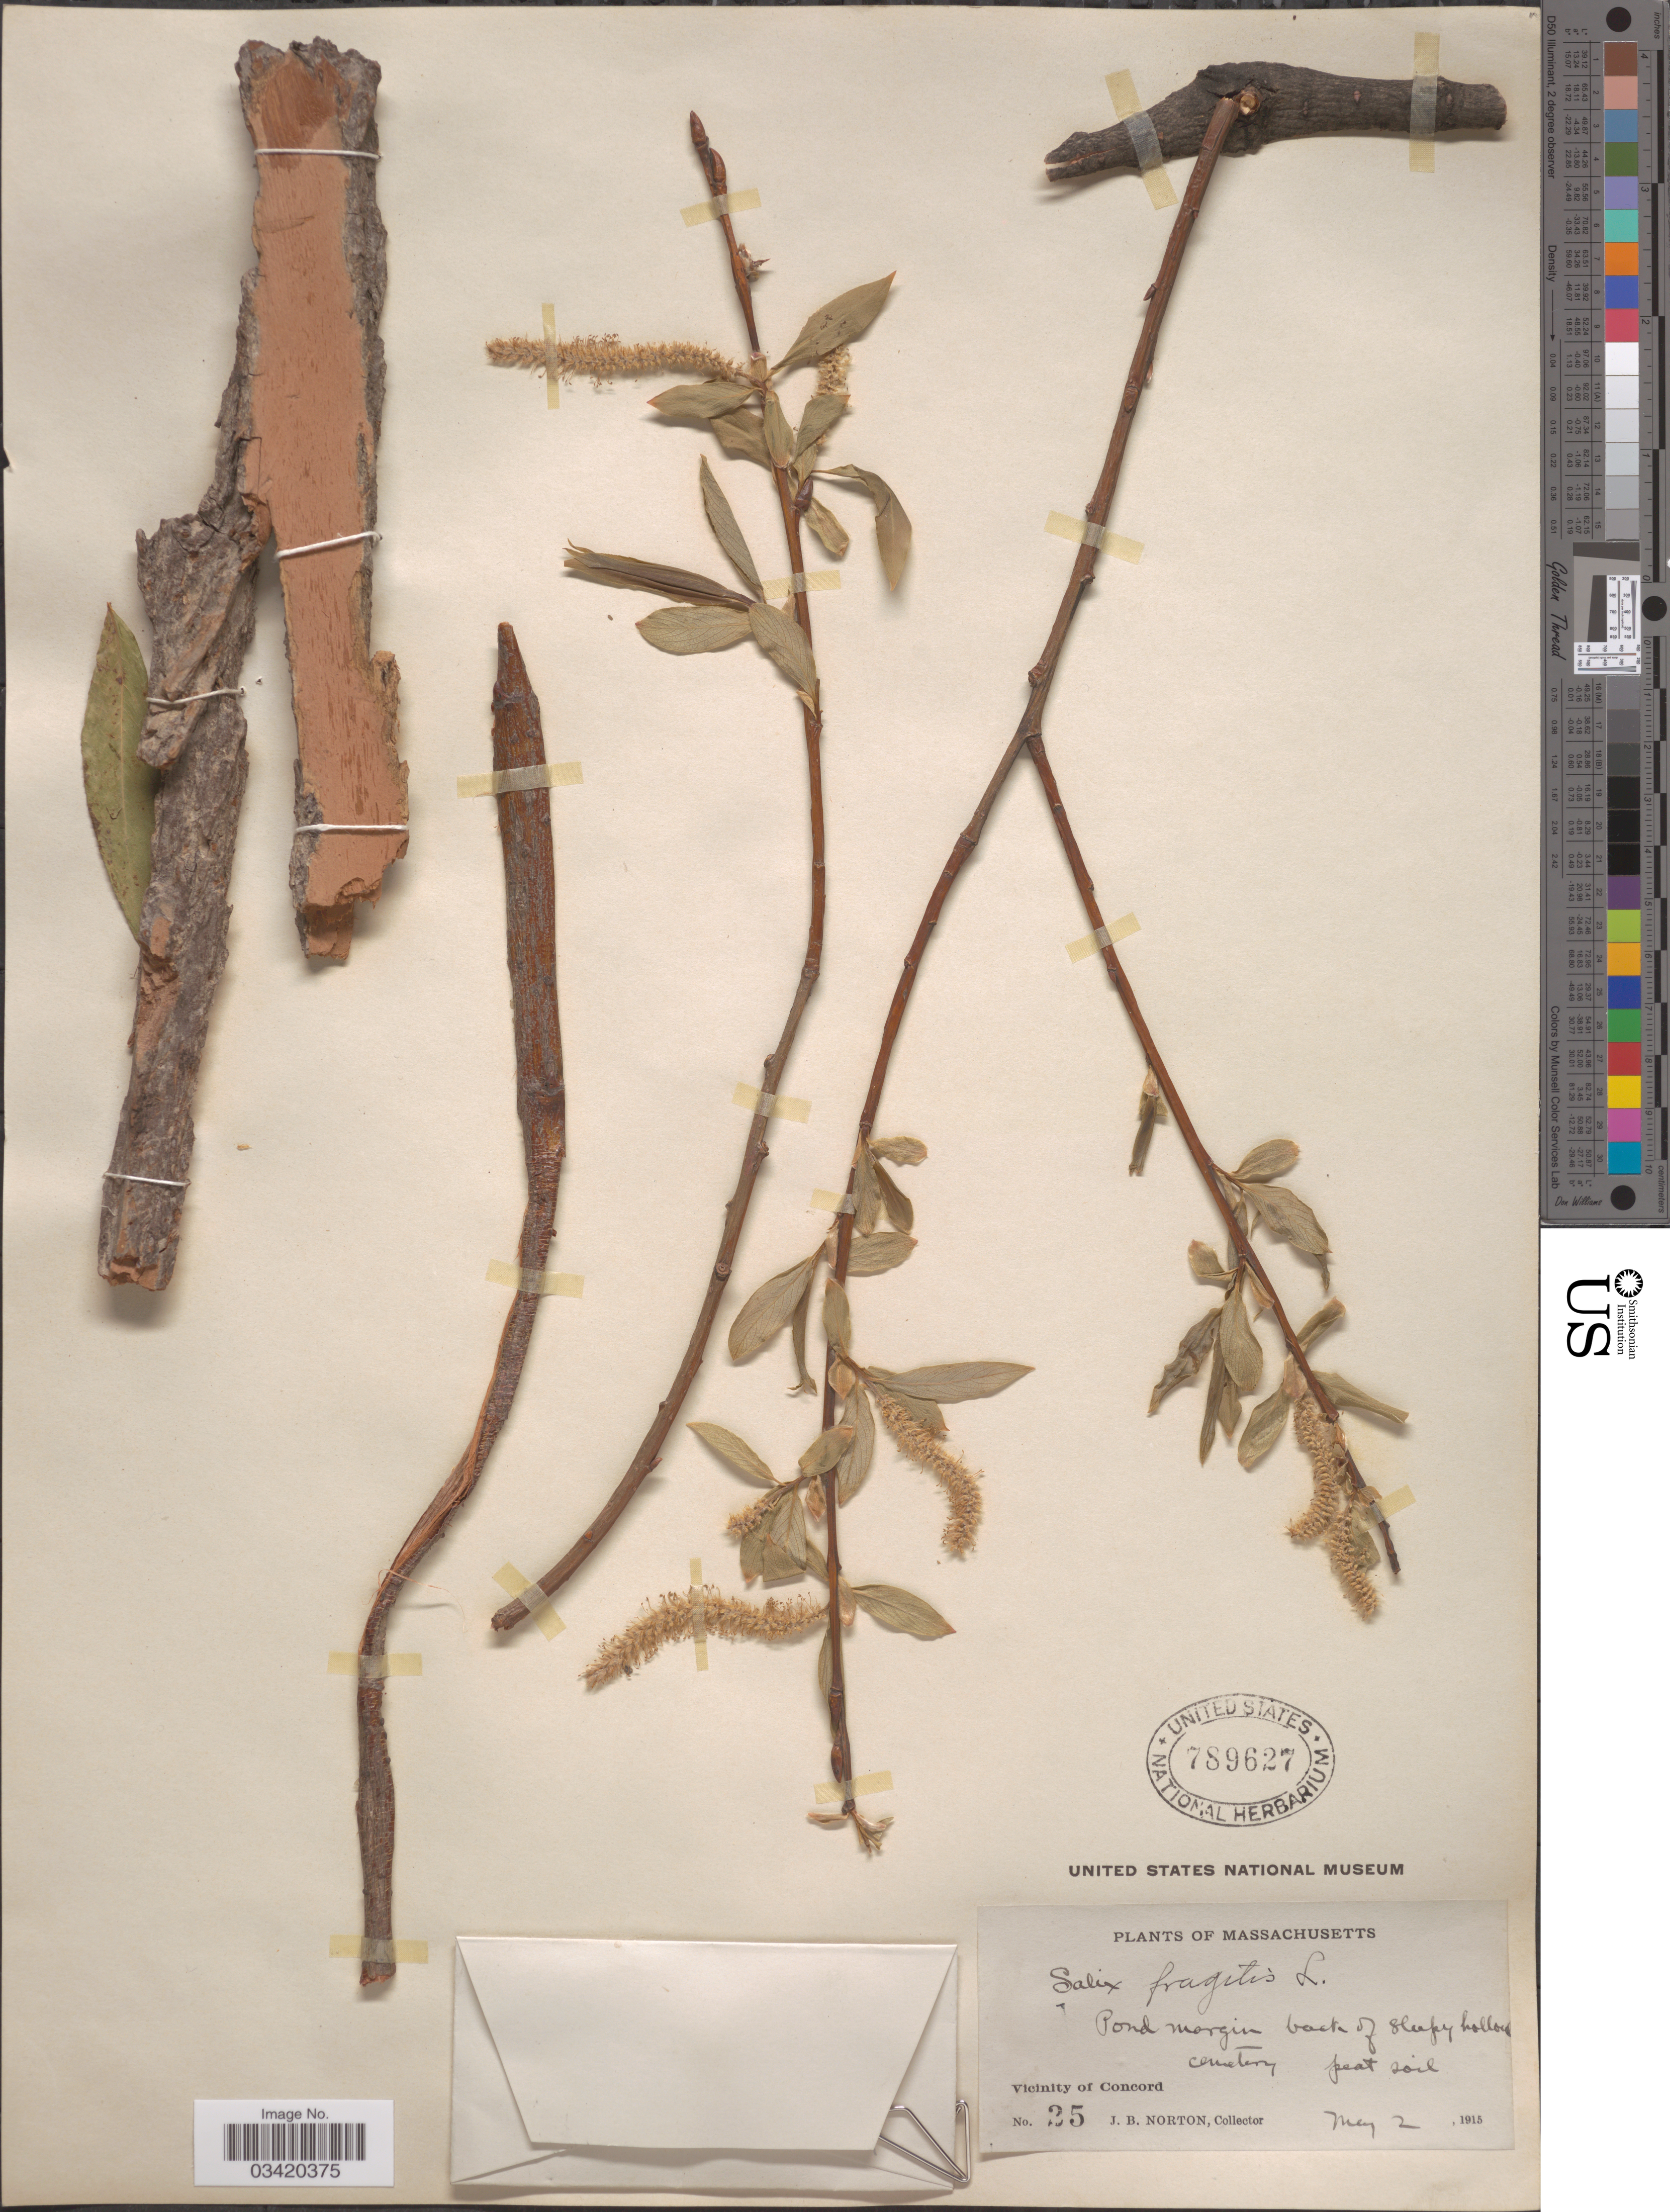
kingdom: Plantae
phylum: Tracheophyta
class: Magnoliopsida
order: Malpighiales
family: Salicaceae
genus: Salix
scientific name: Salix fragilis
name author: L.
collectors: J. B. Norton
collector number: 25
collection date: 1915-05-02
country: United States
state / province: Massachusetts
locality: Pond margin back of Sleepy hollow cemetery. Vicinity of Concord.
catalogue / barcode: US 789627